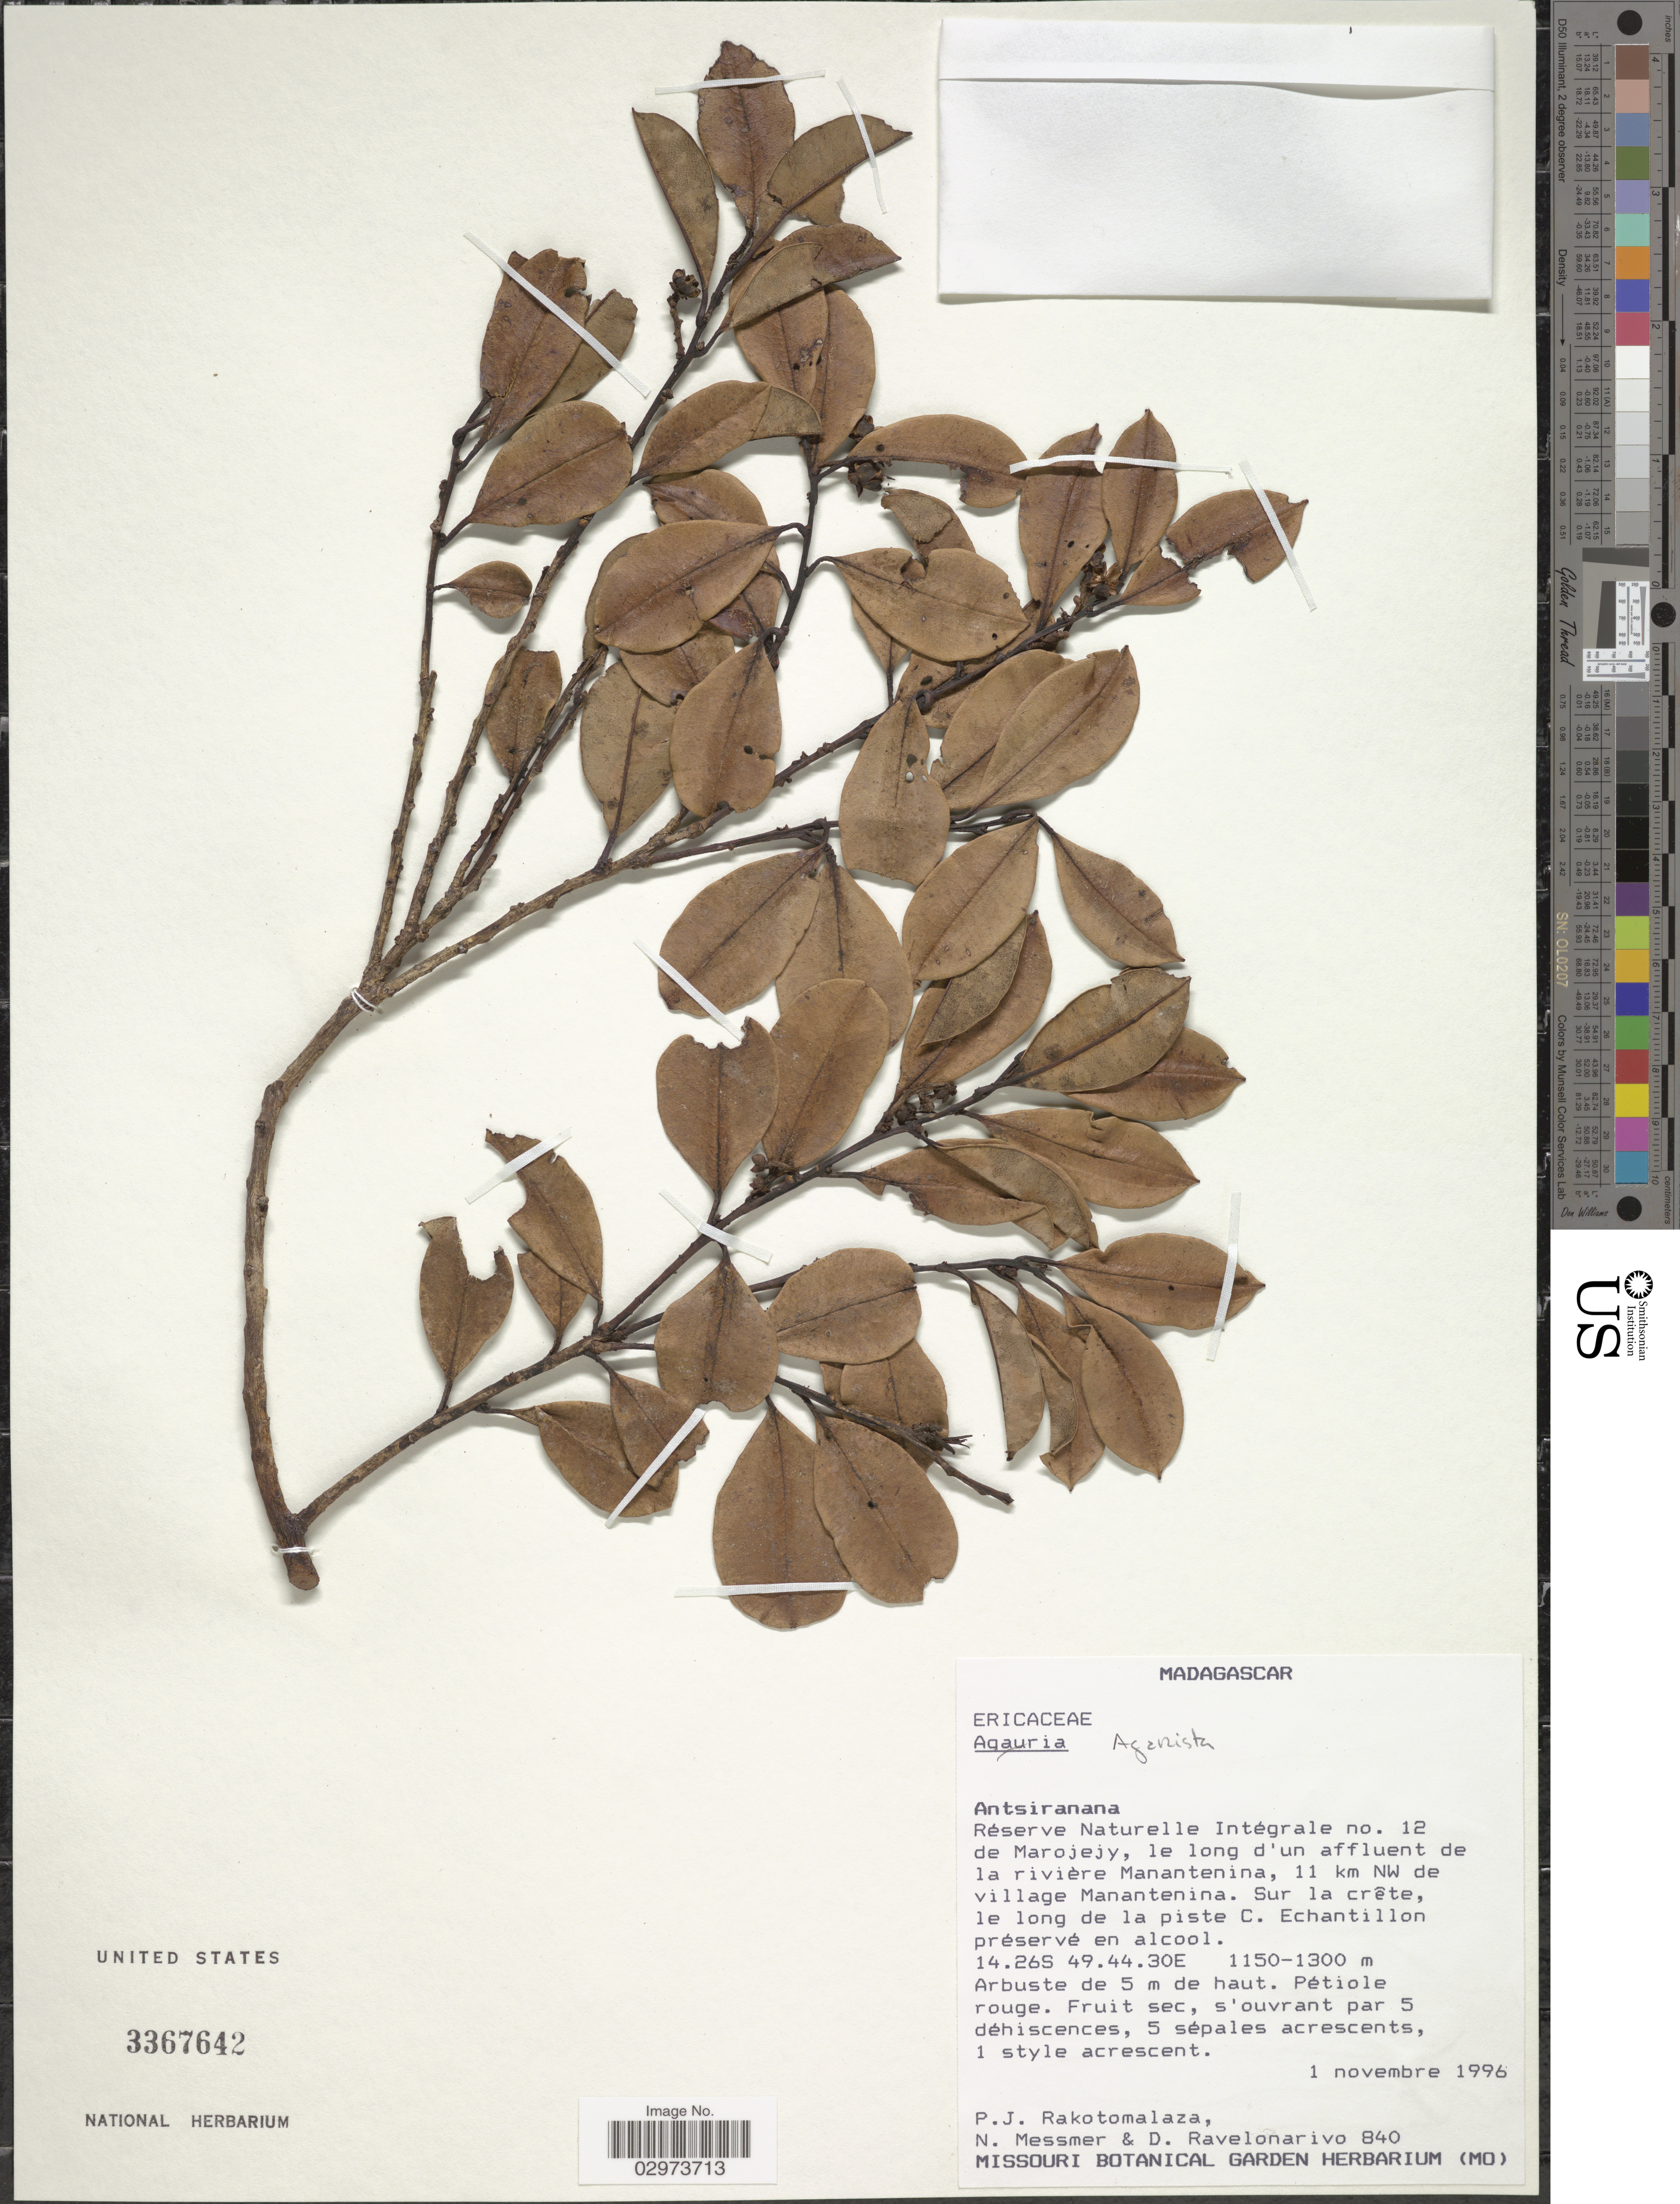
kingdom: Plantae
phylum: Tracheophyta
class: Magnoliopsida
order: Ericales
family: Ericaceae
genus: Agarista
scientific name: Agarista sp.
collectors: P. J. Rakotomalaza, N. Messmer & D. Ravelonarivo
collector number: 840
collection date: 1996-11-01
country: Madagascar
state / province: Sava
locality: Réserve Naturelle Intégrale no. 12 de Marojejy, le long d'un affluent de la rivière Manantenina, 11 km NW de village Manantenina.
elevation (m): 1150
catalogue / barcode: US 3367642